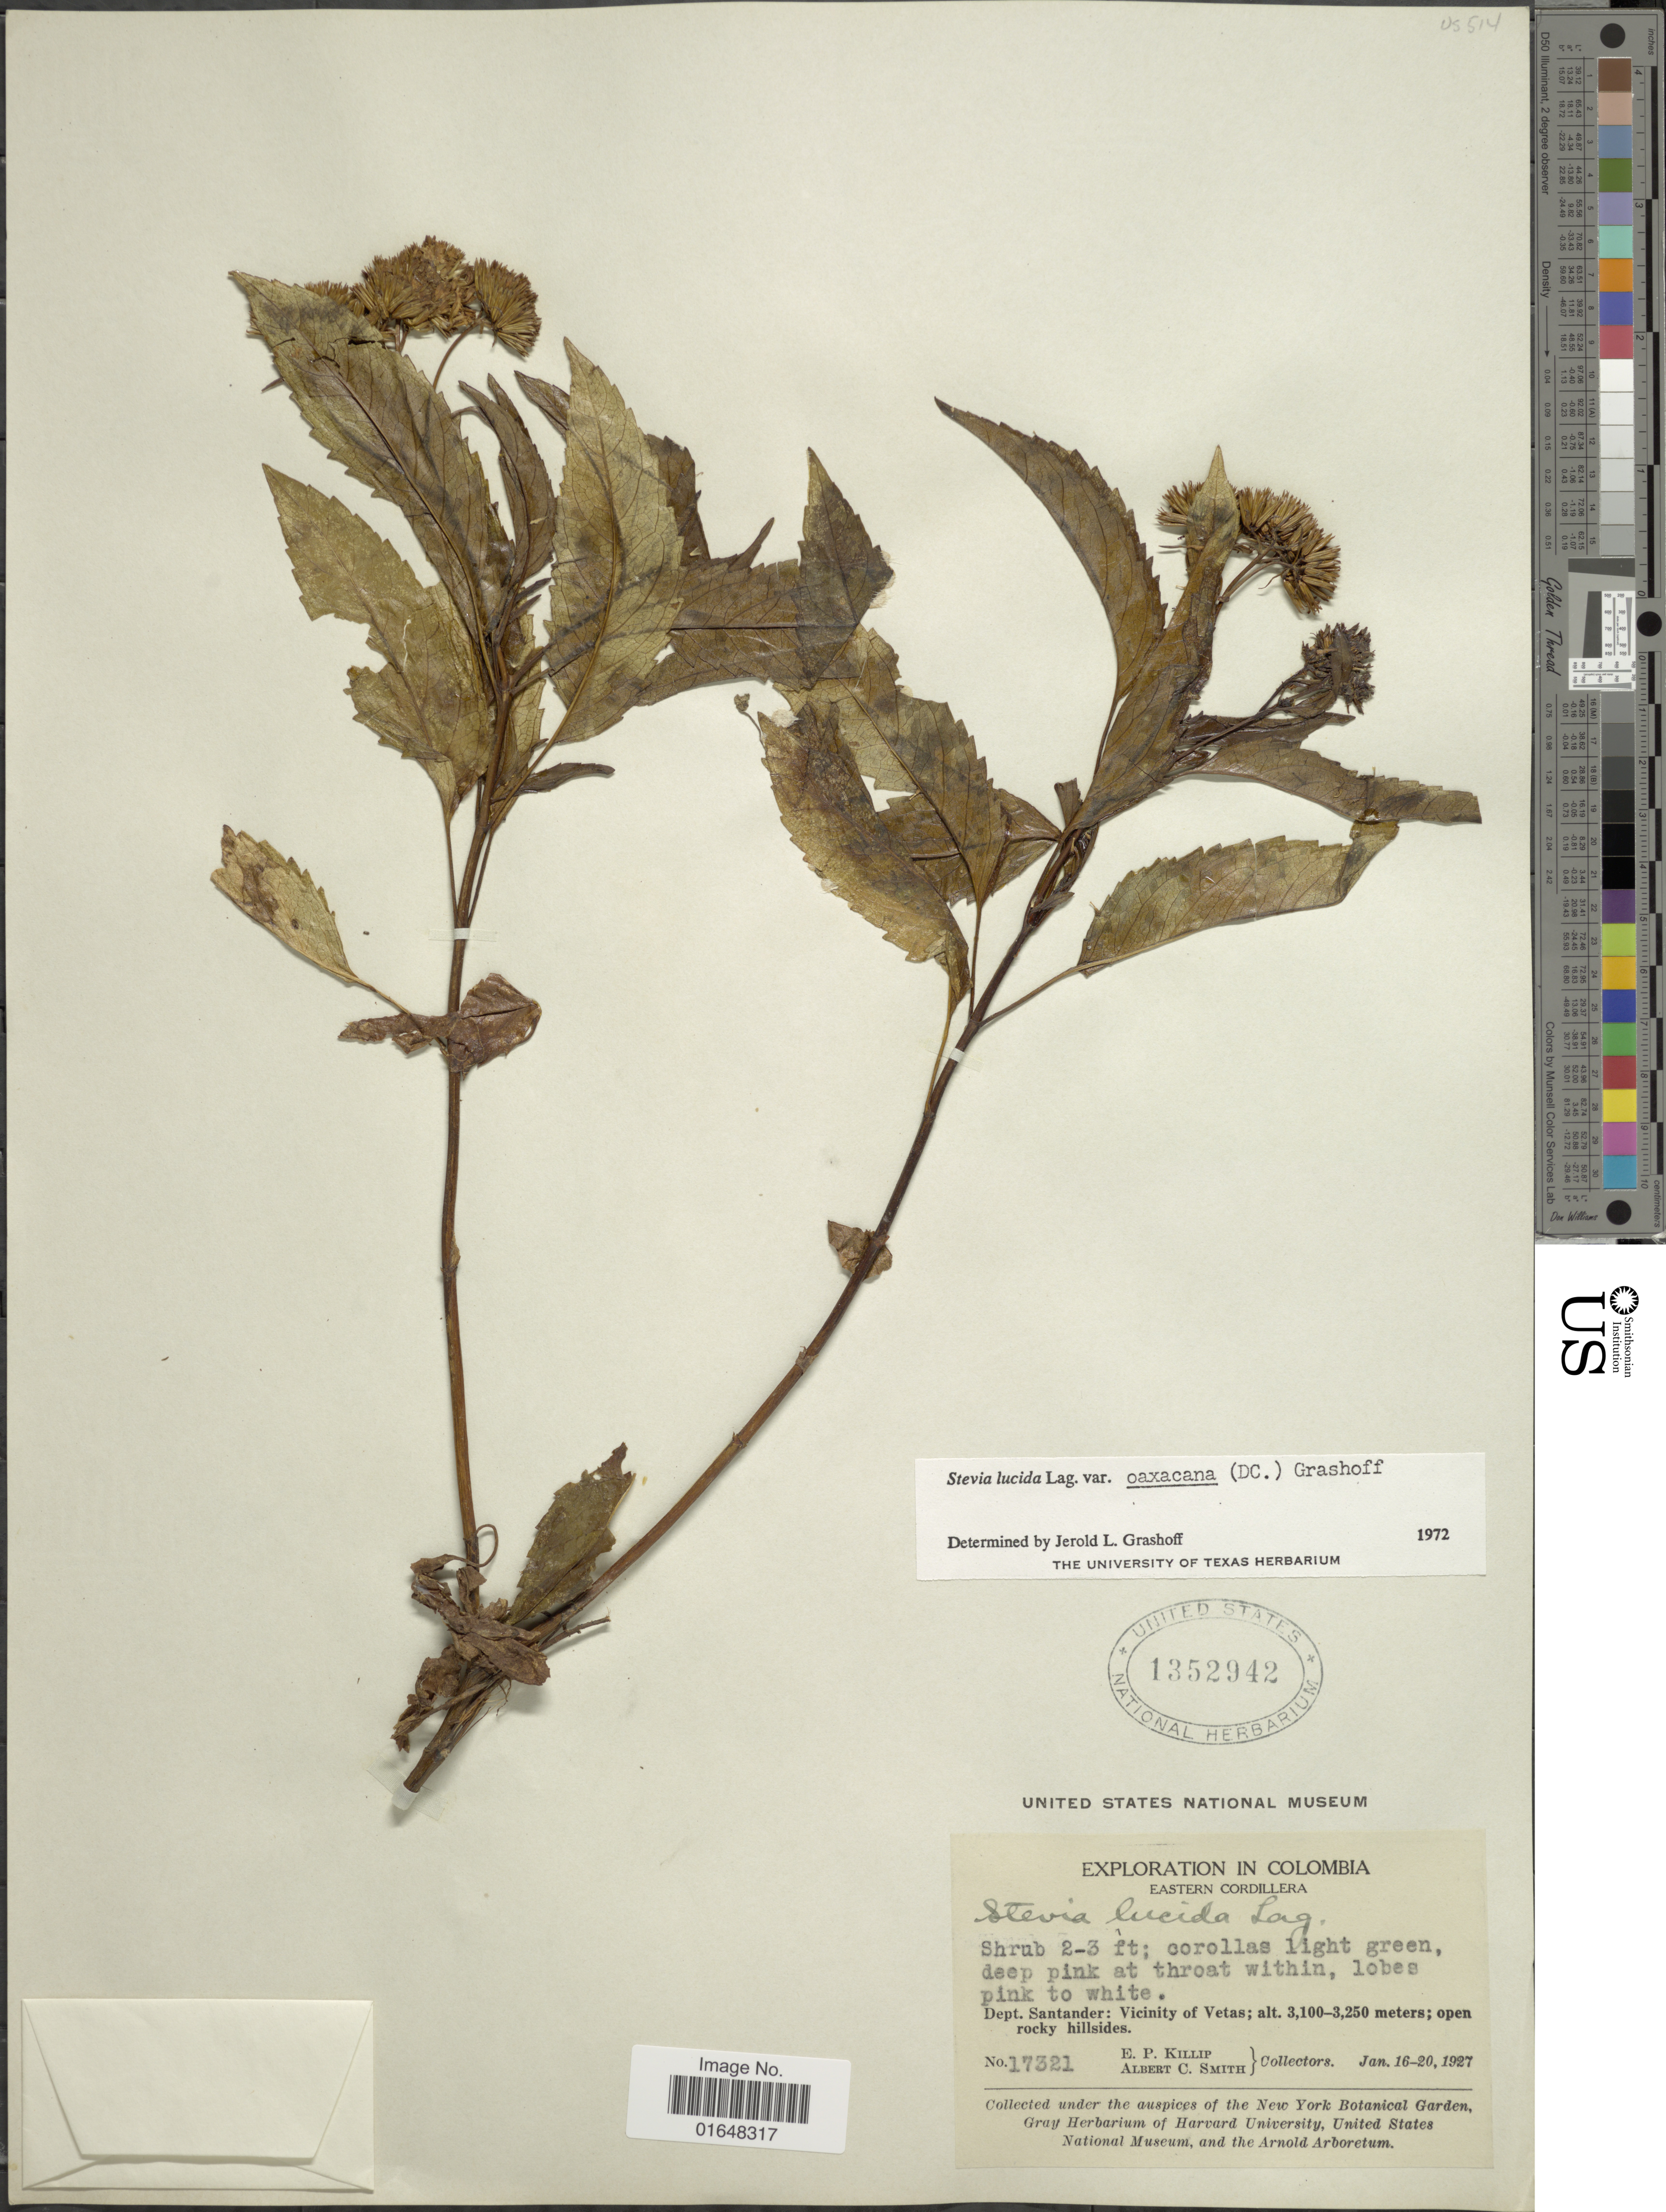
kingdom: Plantae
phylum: Tracheophyta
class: Magnoliopsida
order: Asterales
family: Asteraceae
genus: Stevia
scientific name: Stevia lucida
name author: Lag.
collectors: E. P. Killip & A. C. Smith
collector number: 17321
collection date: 1927-01-16/1927-01-20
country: Colombia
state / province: Santander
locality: Eastern Cordillera. Dept. Santander: Vicinity of Vetas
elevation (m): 3100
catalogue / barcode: US 1352942